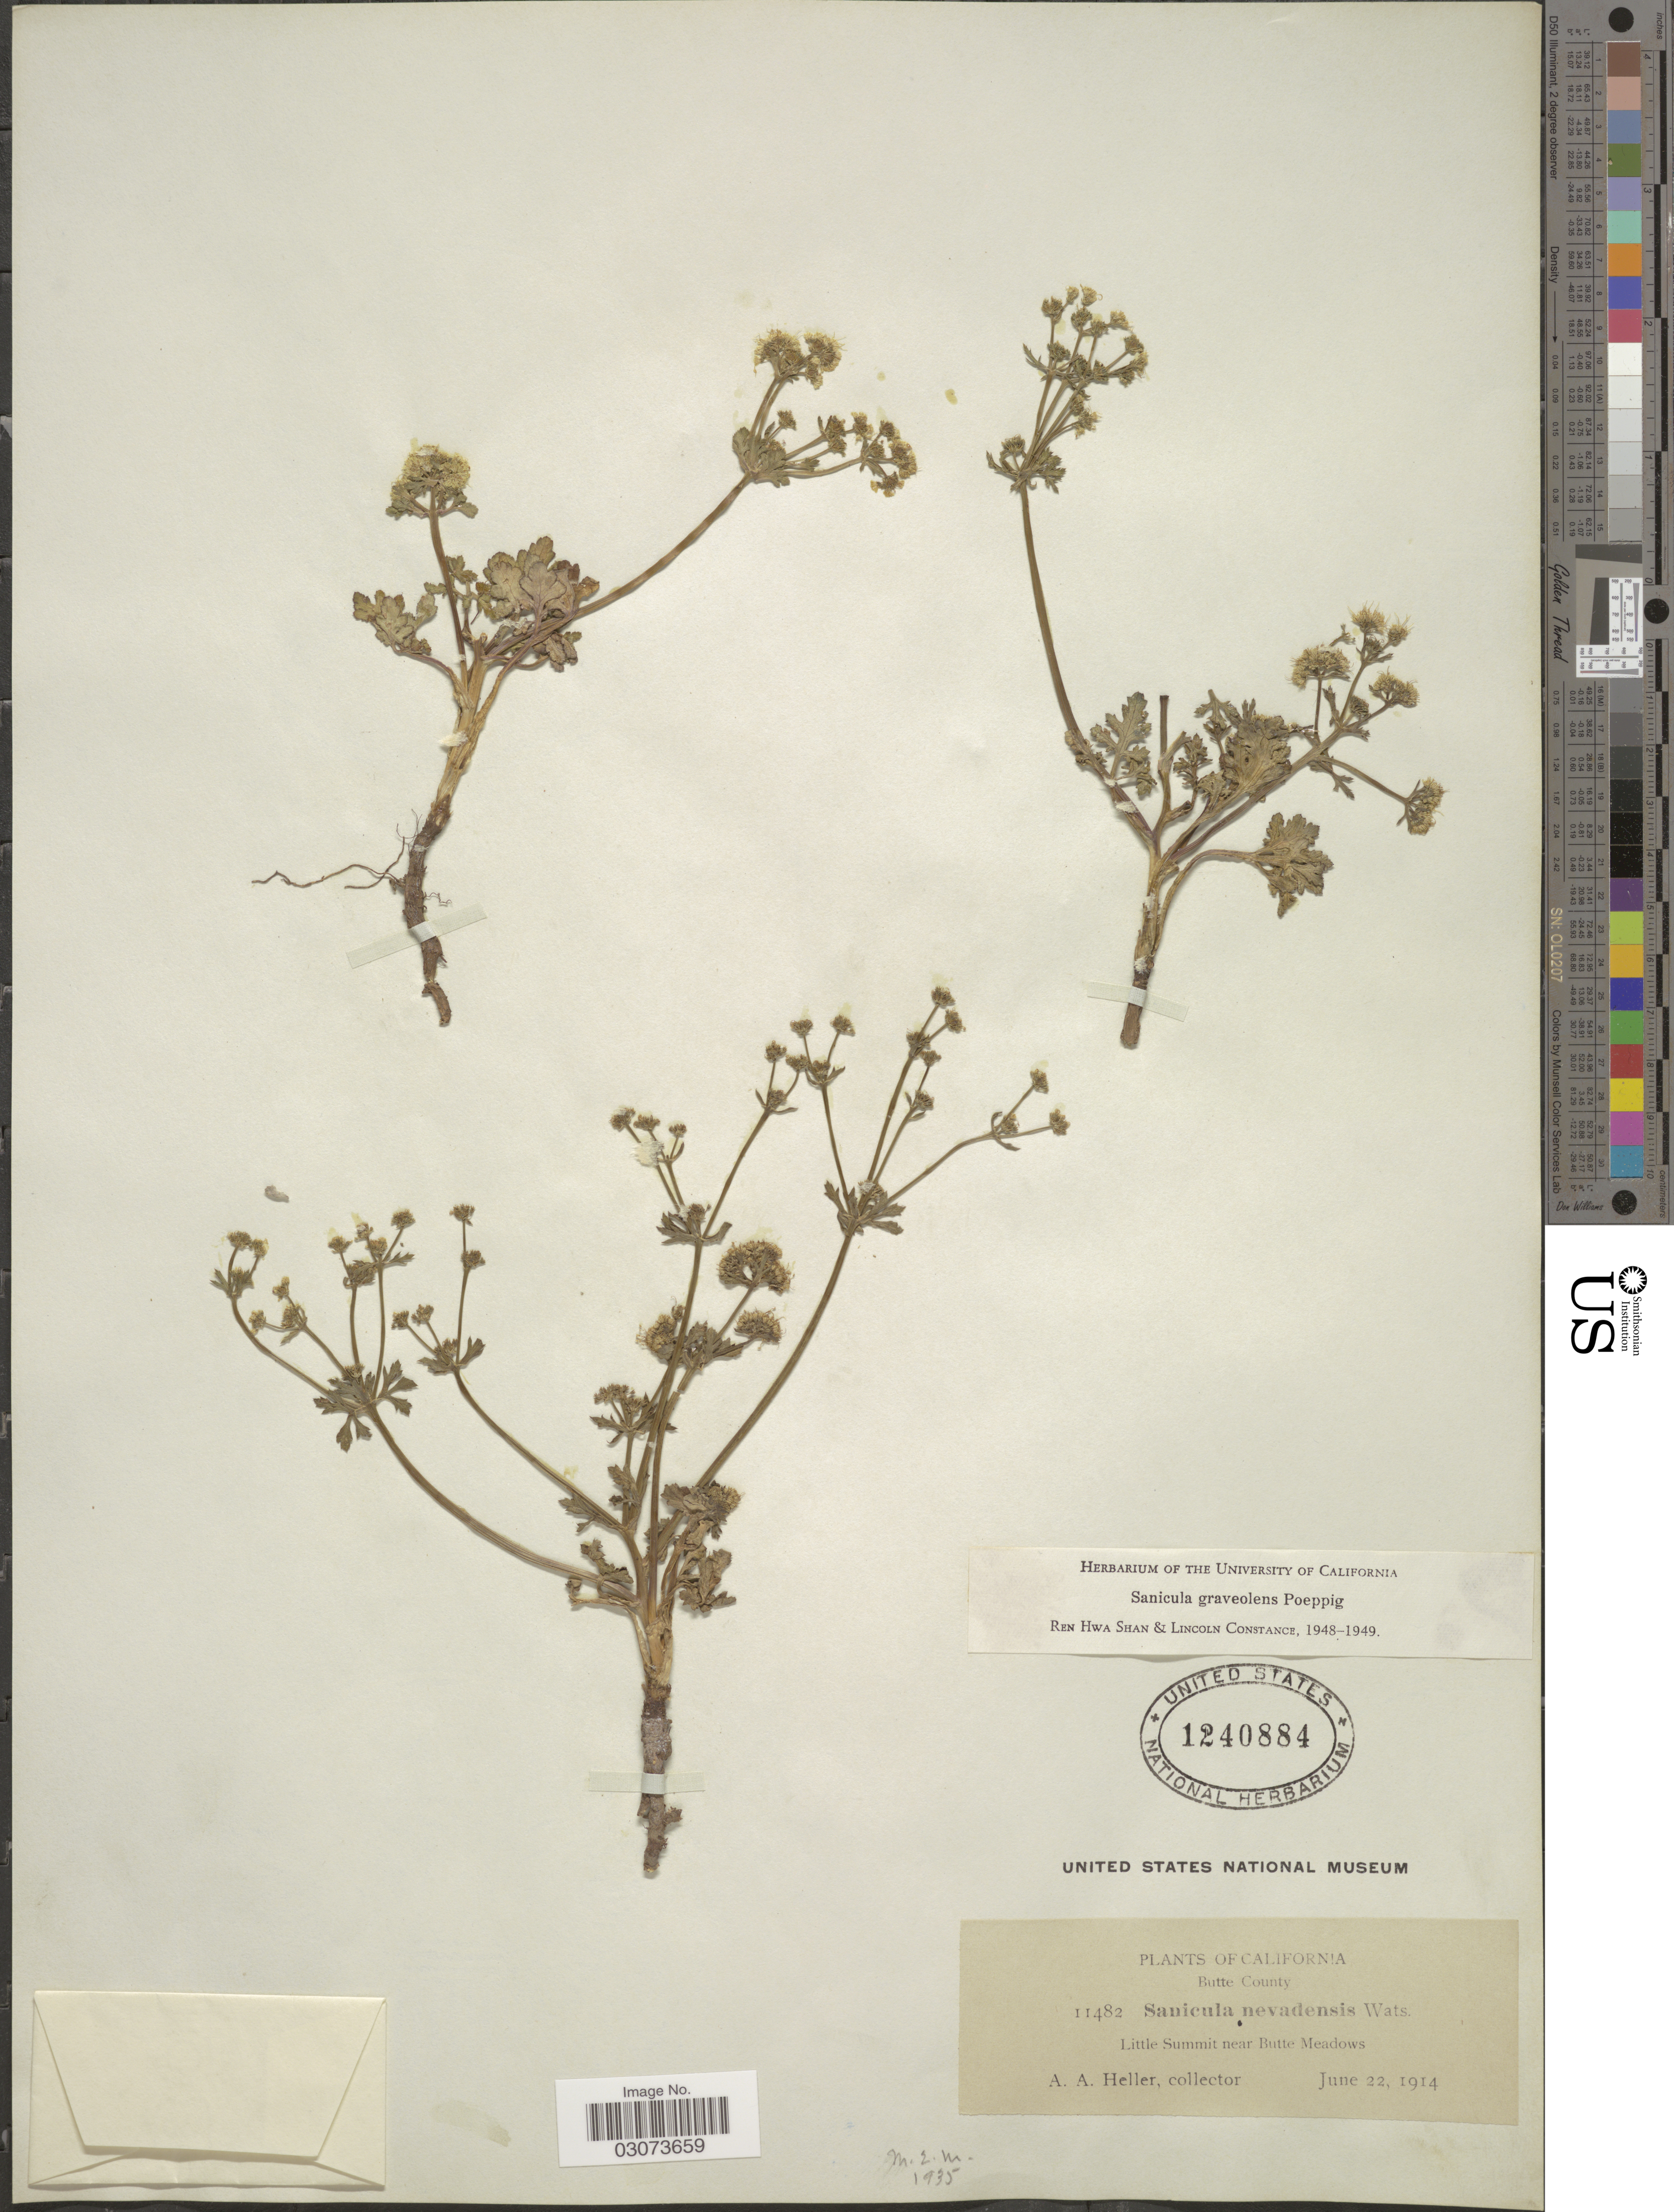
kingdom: Plantae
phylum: Tracheophyta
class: Magnoliopsida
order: Apiales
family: Apiaceae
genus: Sanicula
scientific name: Sanicula graveolens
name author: Poepp. ex DC.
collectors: A. A. Heller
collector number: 11482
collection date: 1914-06-22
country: United States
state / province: California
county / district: Butte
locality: Butte County. Little Summit near Butte Meadows.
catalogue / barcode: US 1240884